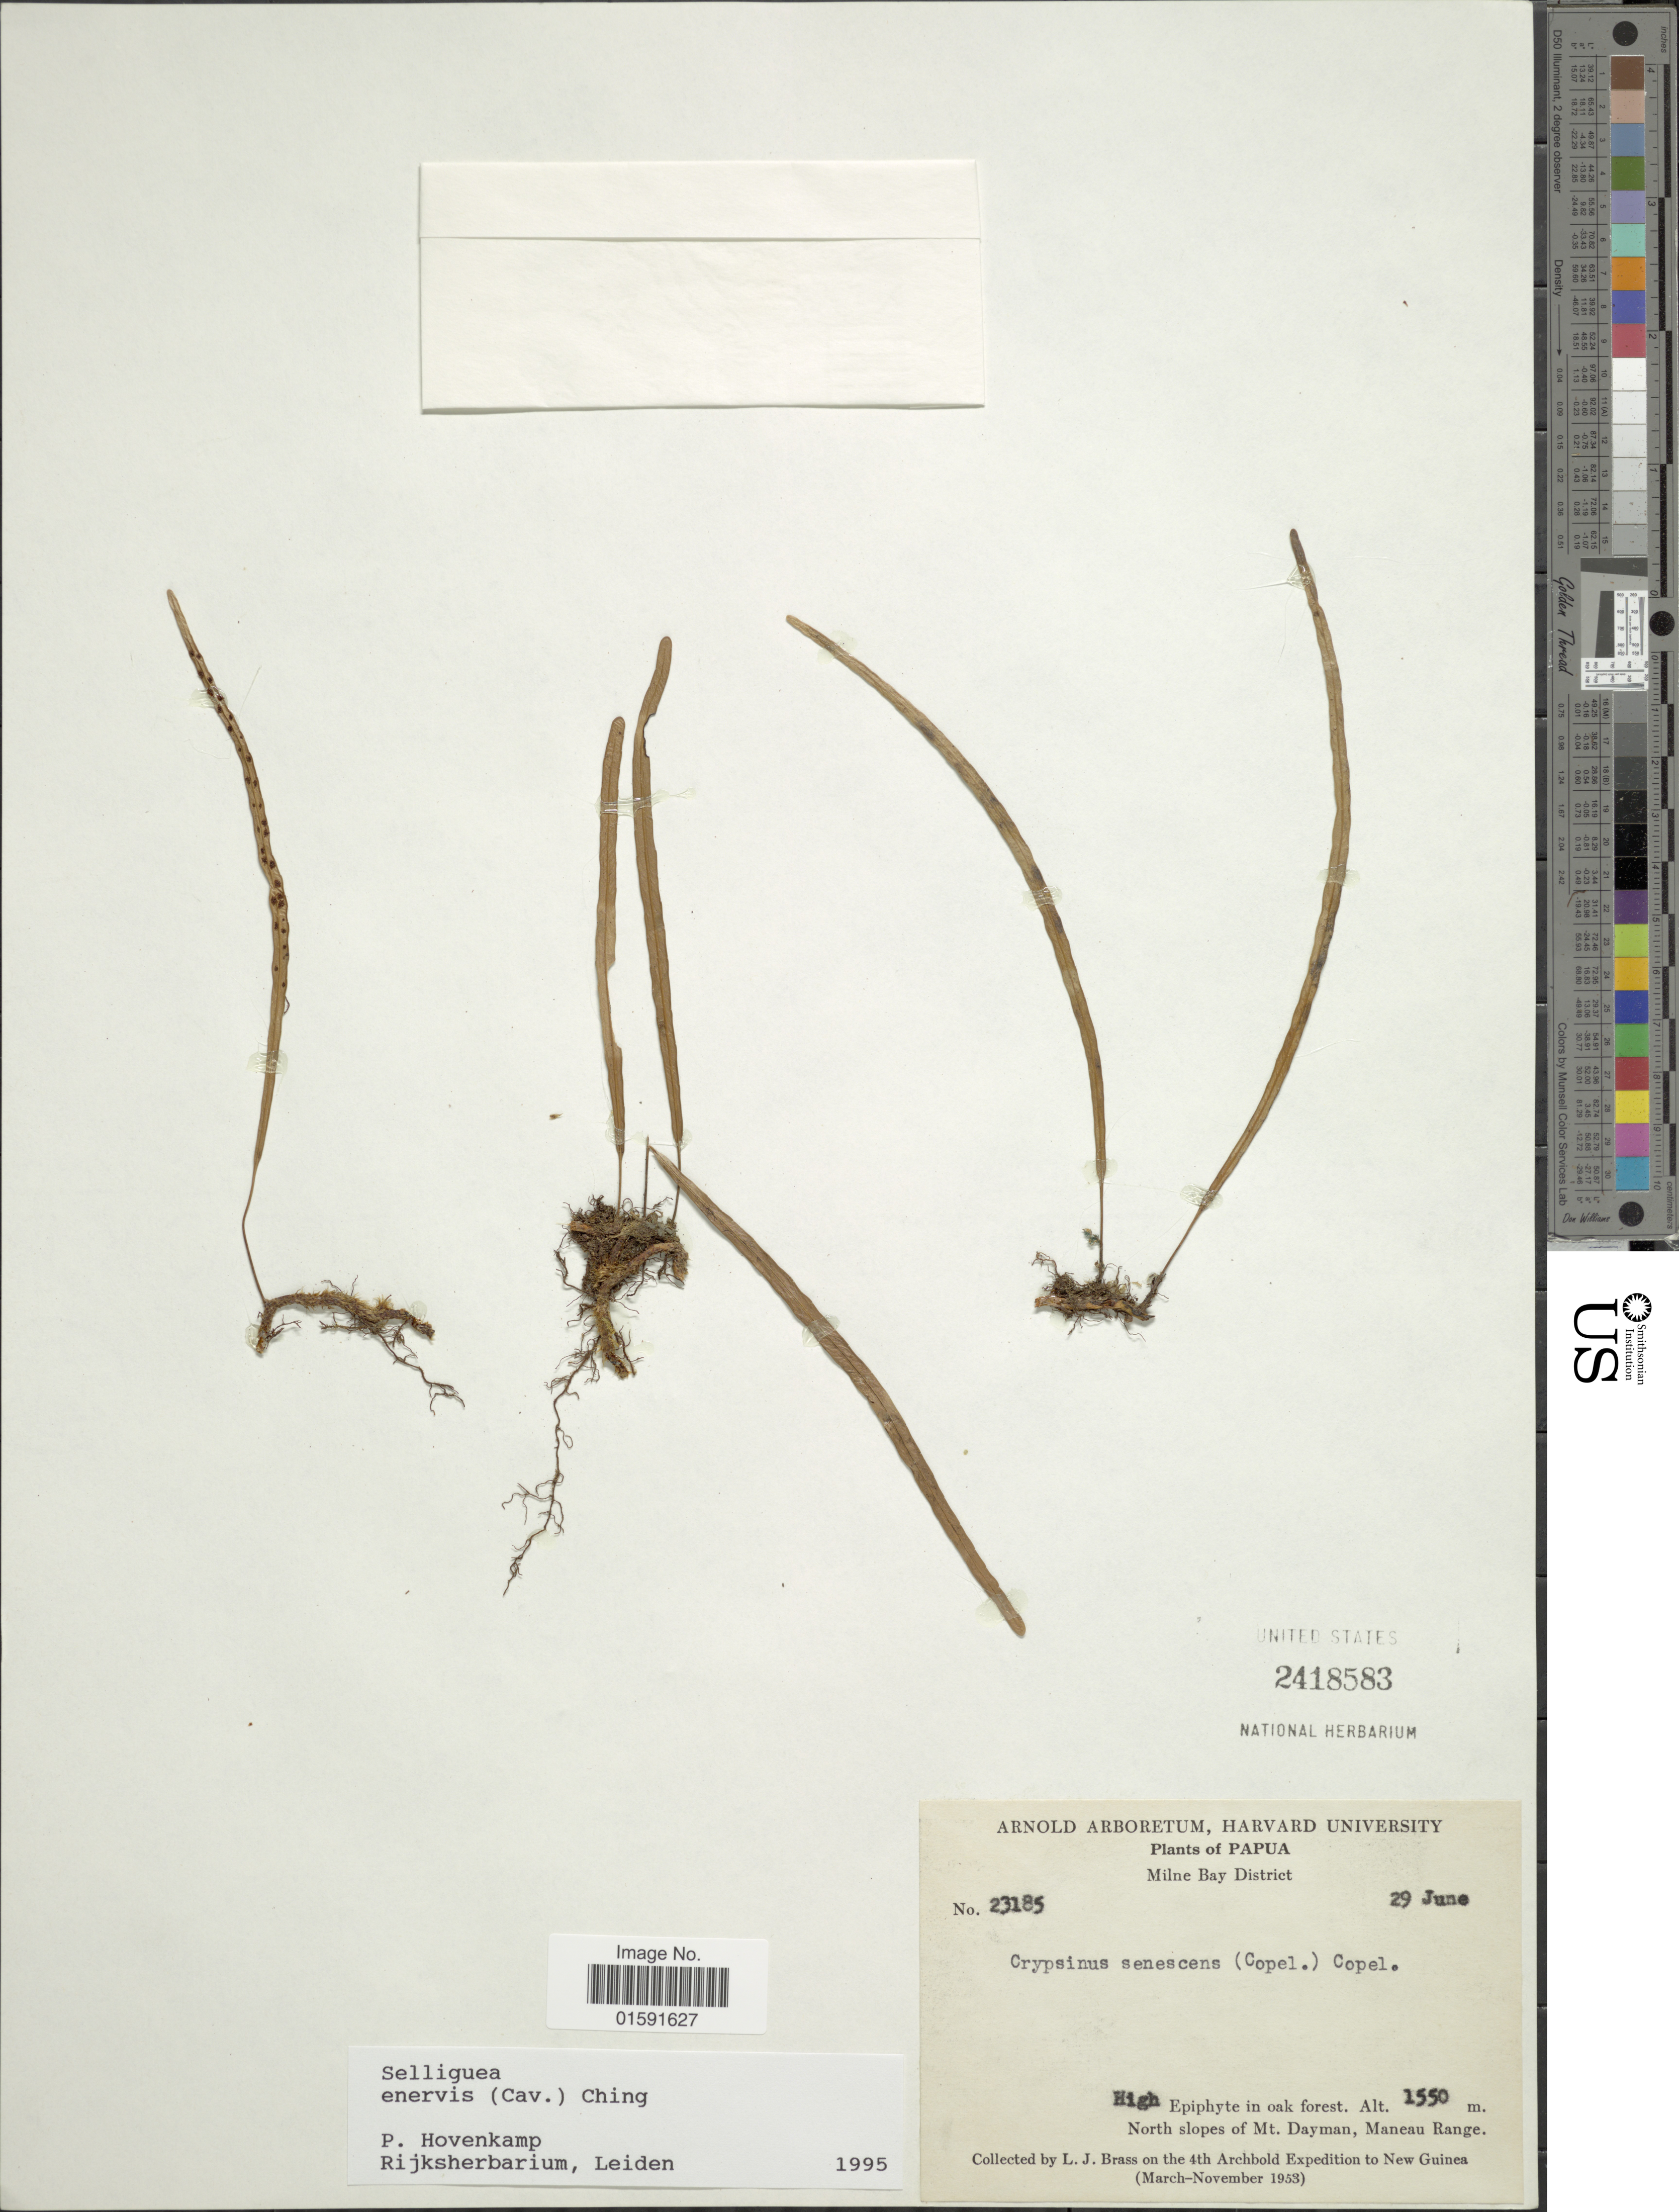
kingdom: Plantae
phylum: Tracheophyta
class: Polypodiopsida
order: Polypodiales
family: Polypodiaceae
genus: Selliguea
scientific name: Selliguea enervis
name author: (Cav.) Ching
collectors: L. J. Brass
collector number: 23185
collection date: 1953-06-29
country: Papua New Guinea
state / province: Milne Bay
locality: Papua, North slopes of Mt. Dayman, Maneau Range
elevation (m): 1550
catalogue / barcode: US 2418583